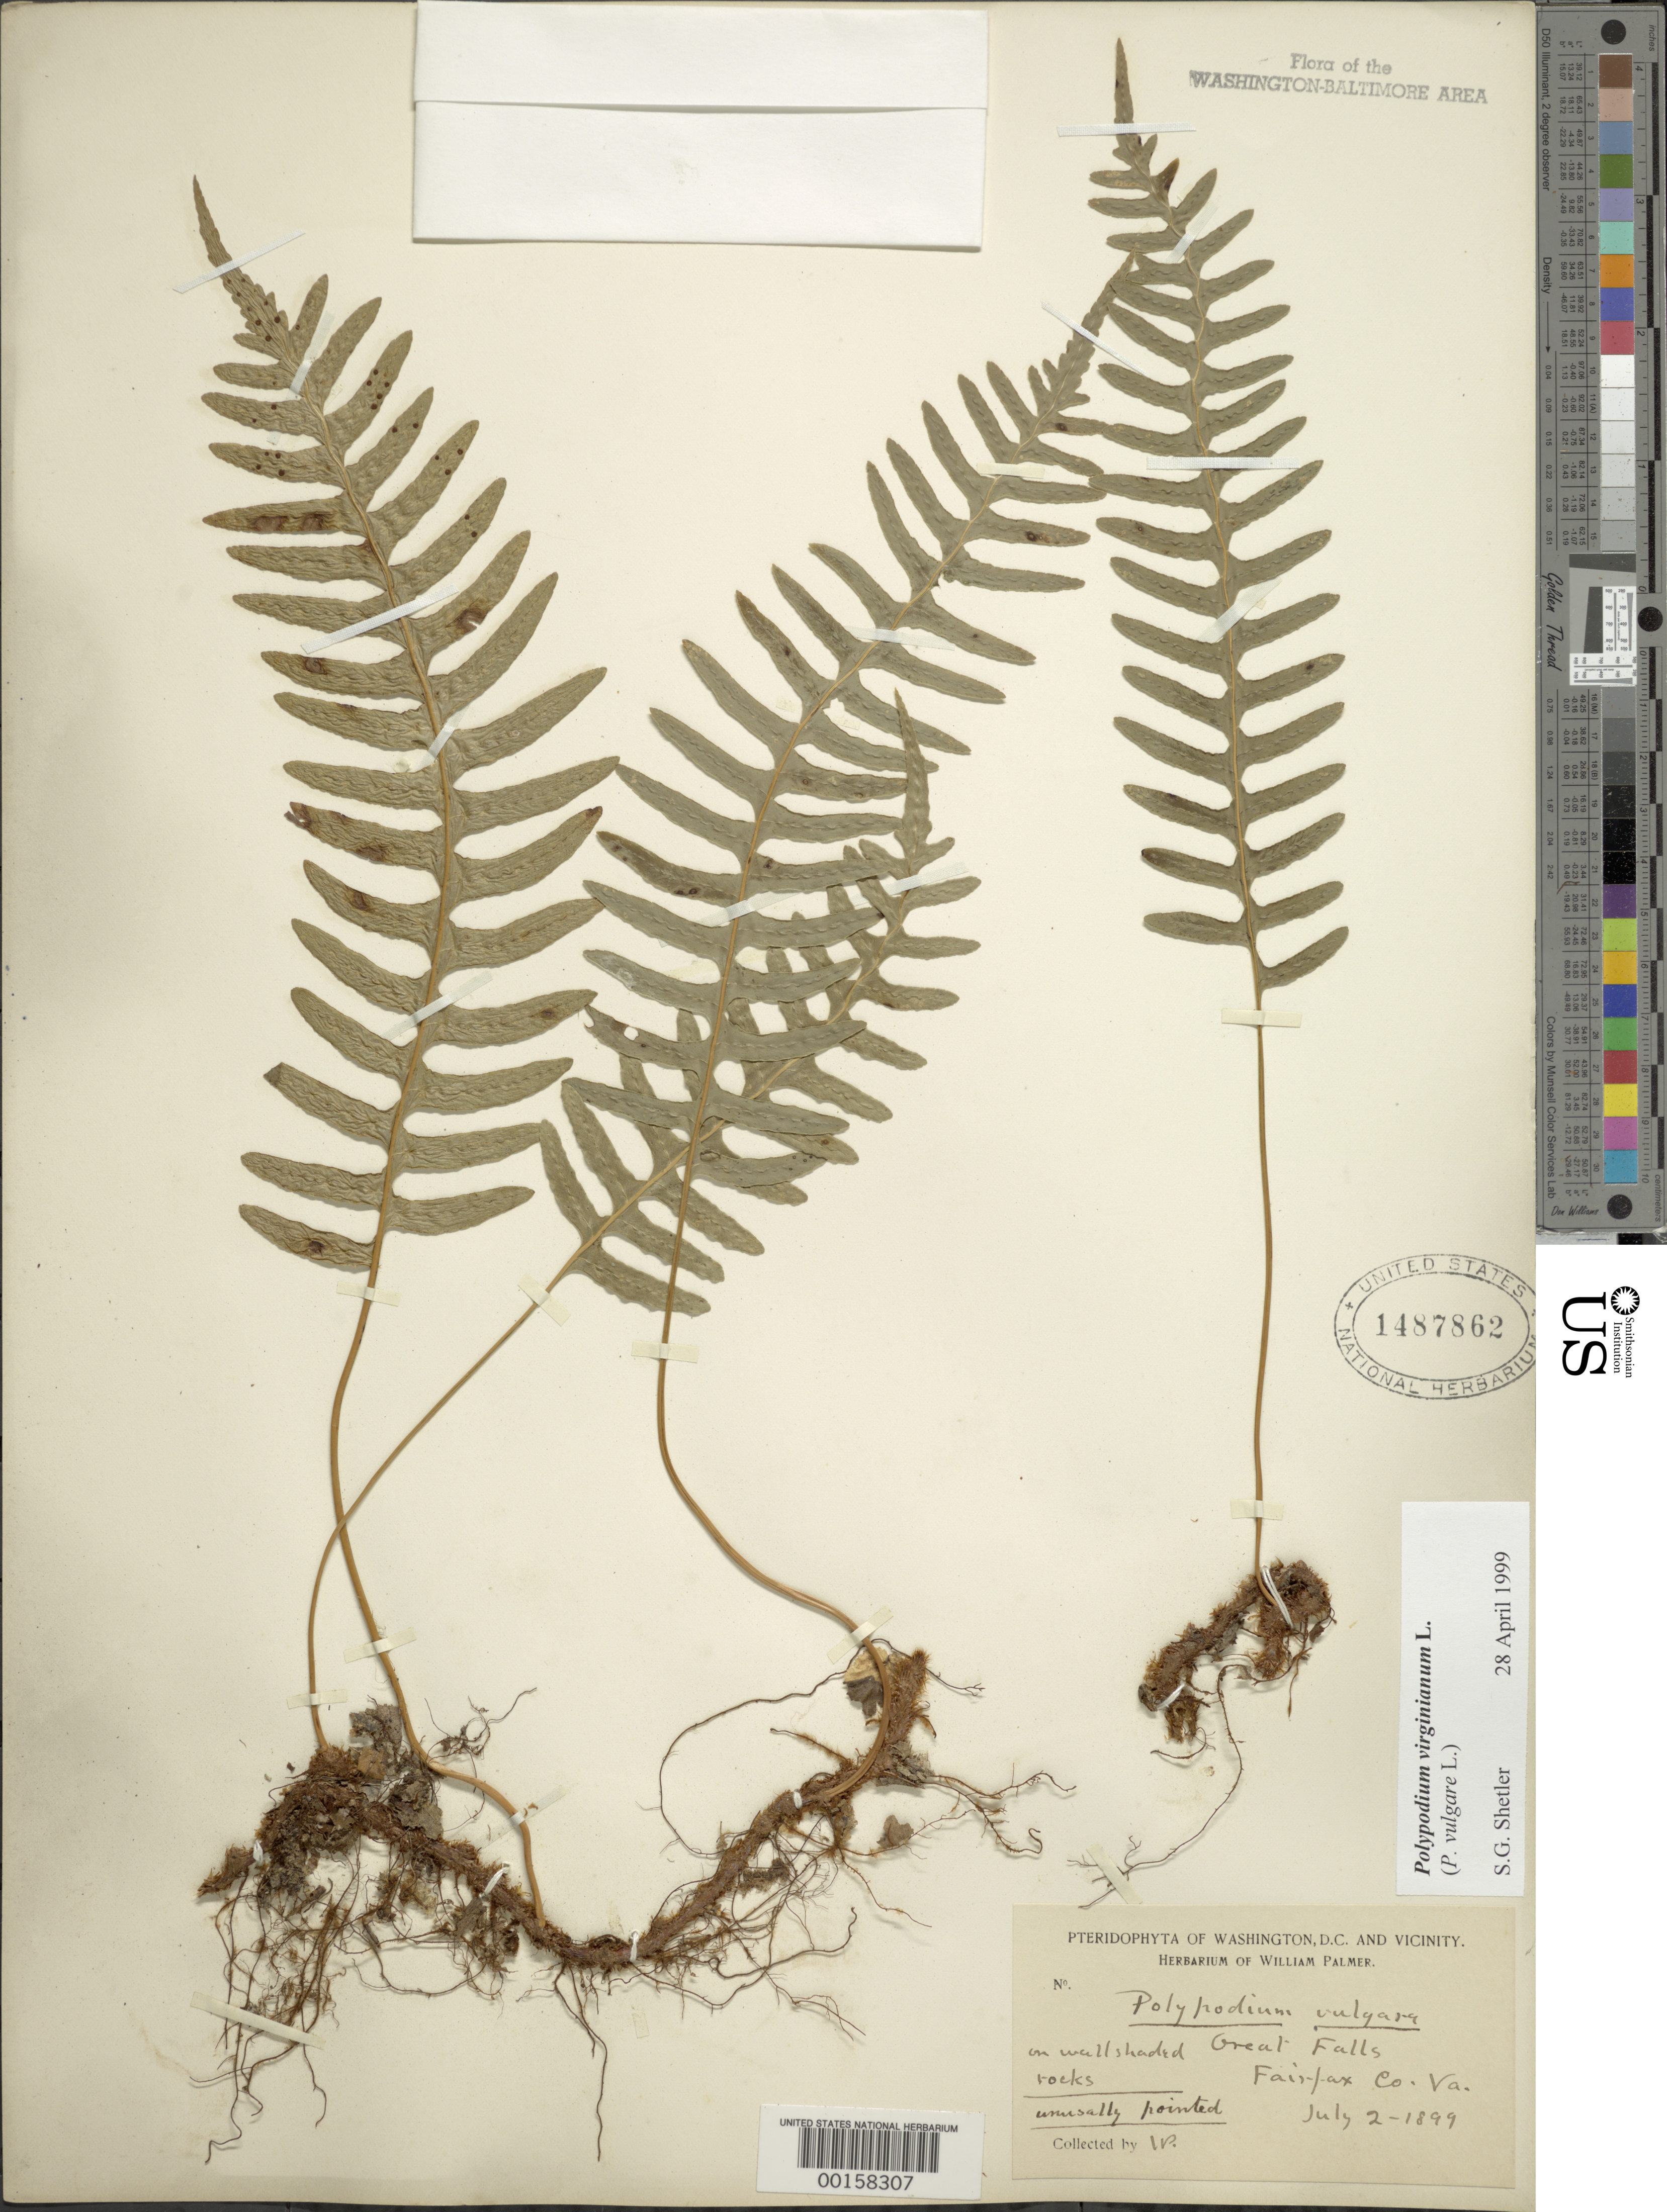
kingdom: Plantae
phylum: Tracheophyta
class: Polypodiopsida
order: Polypodiales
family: Polypodiaceae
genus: Polypodium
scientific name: Polypodium virginianum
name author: L.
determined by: Shetler, Stanwyn G., (US), NMNH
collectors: W. Palmer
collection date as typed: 02 Jul 1899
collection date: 1899-07-02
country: United States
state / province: Virginia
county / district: Fairfax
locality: Great Falls C. and O. Canal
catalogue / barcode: US 1487862